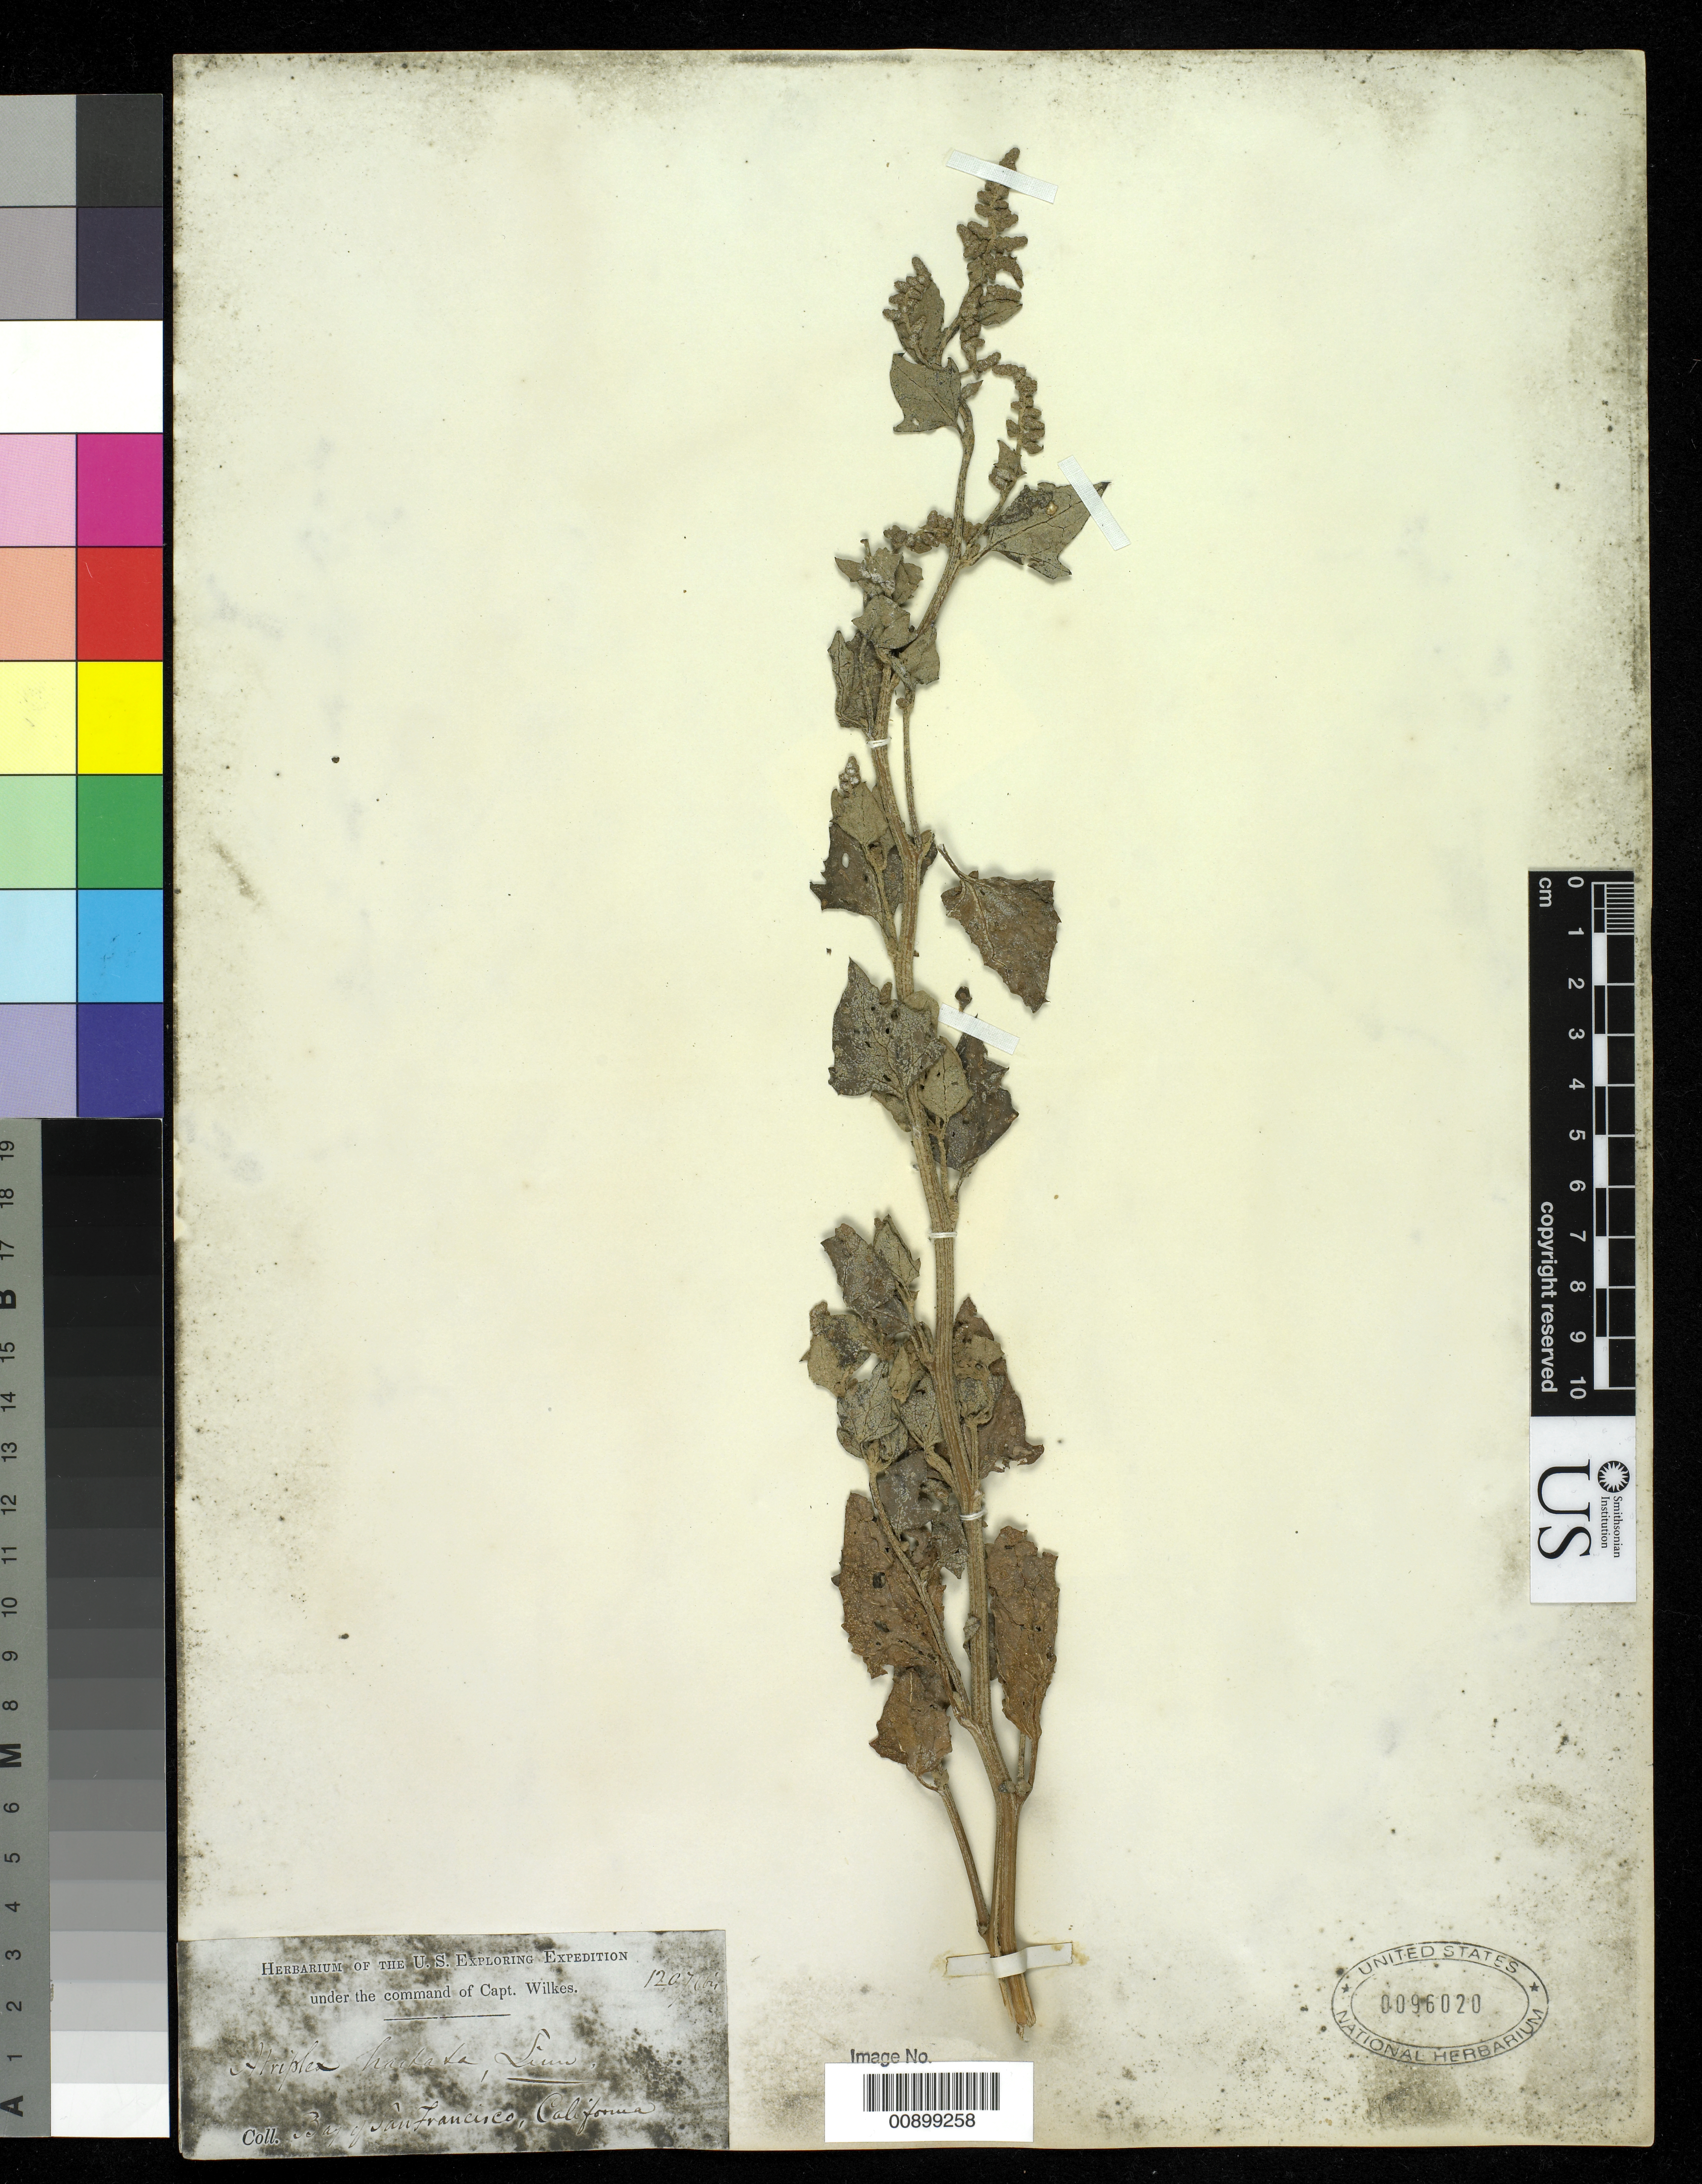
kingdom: Plantae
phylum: Tracheophyta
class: Magnoliopsida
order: Caryophyllales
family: Amaranthaceae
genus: Atriplex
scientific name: Atriplex subspicata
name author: (Nutt.) Rydb.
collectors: Wilkes Explor. Exped.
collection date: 1838/1842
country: United States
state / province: California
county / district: San Francisco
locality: Bay of San Francisco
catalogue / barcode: US 96020